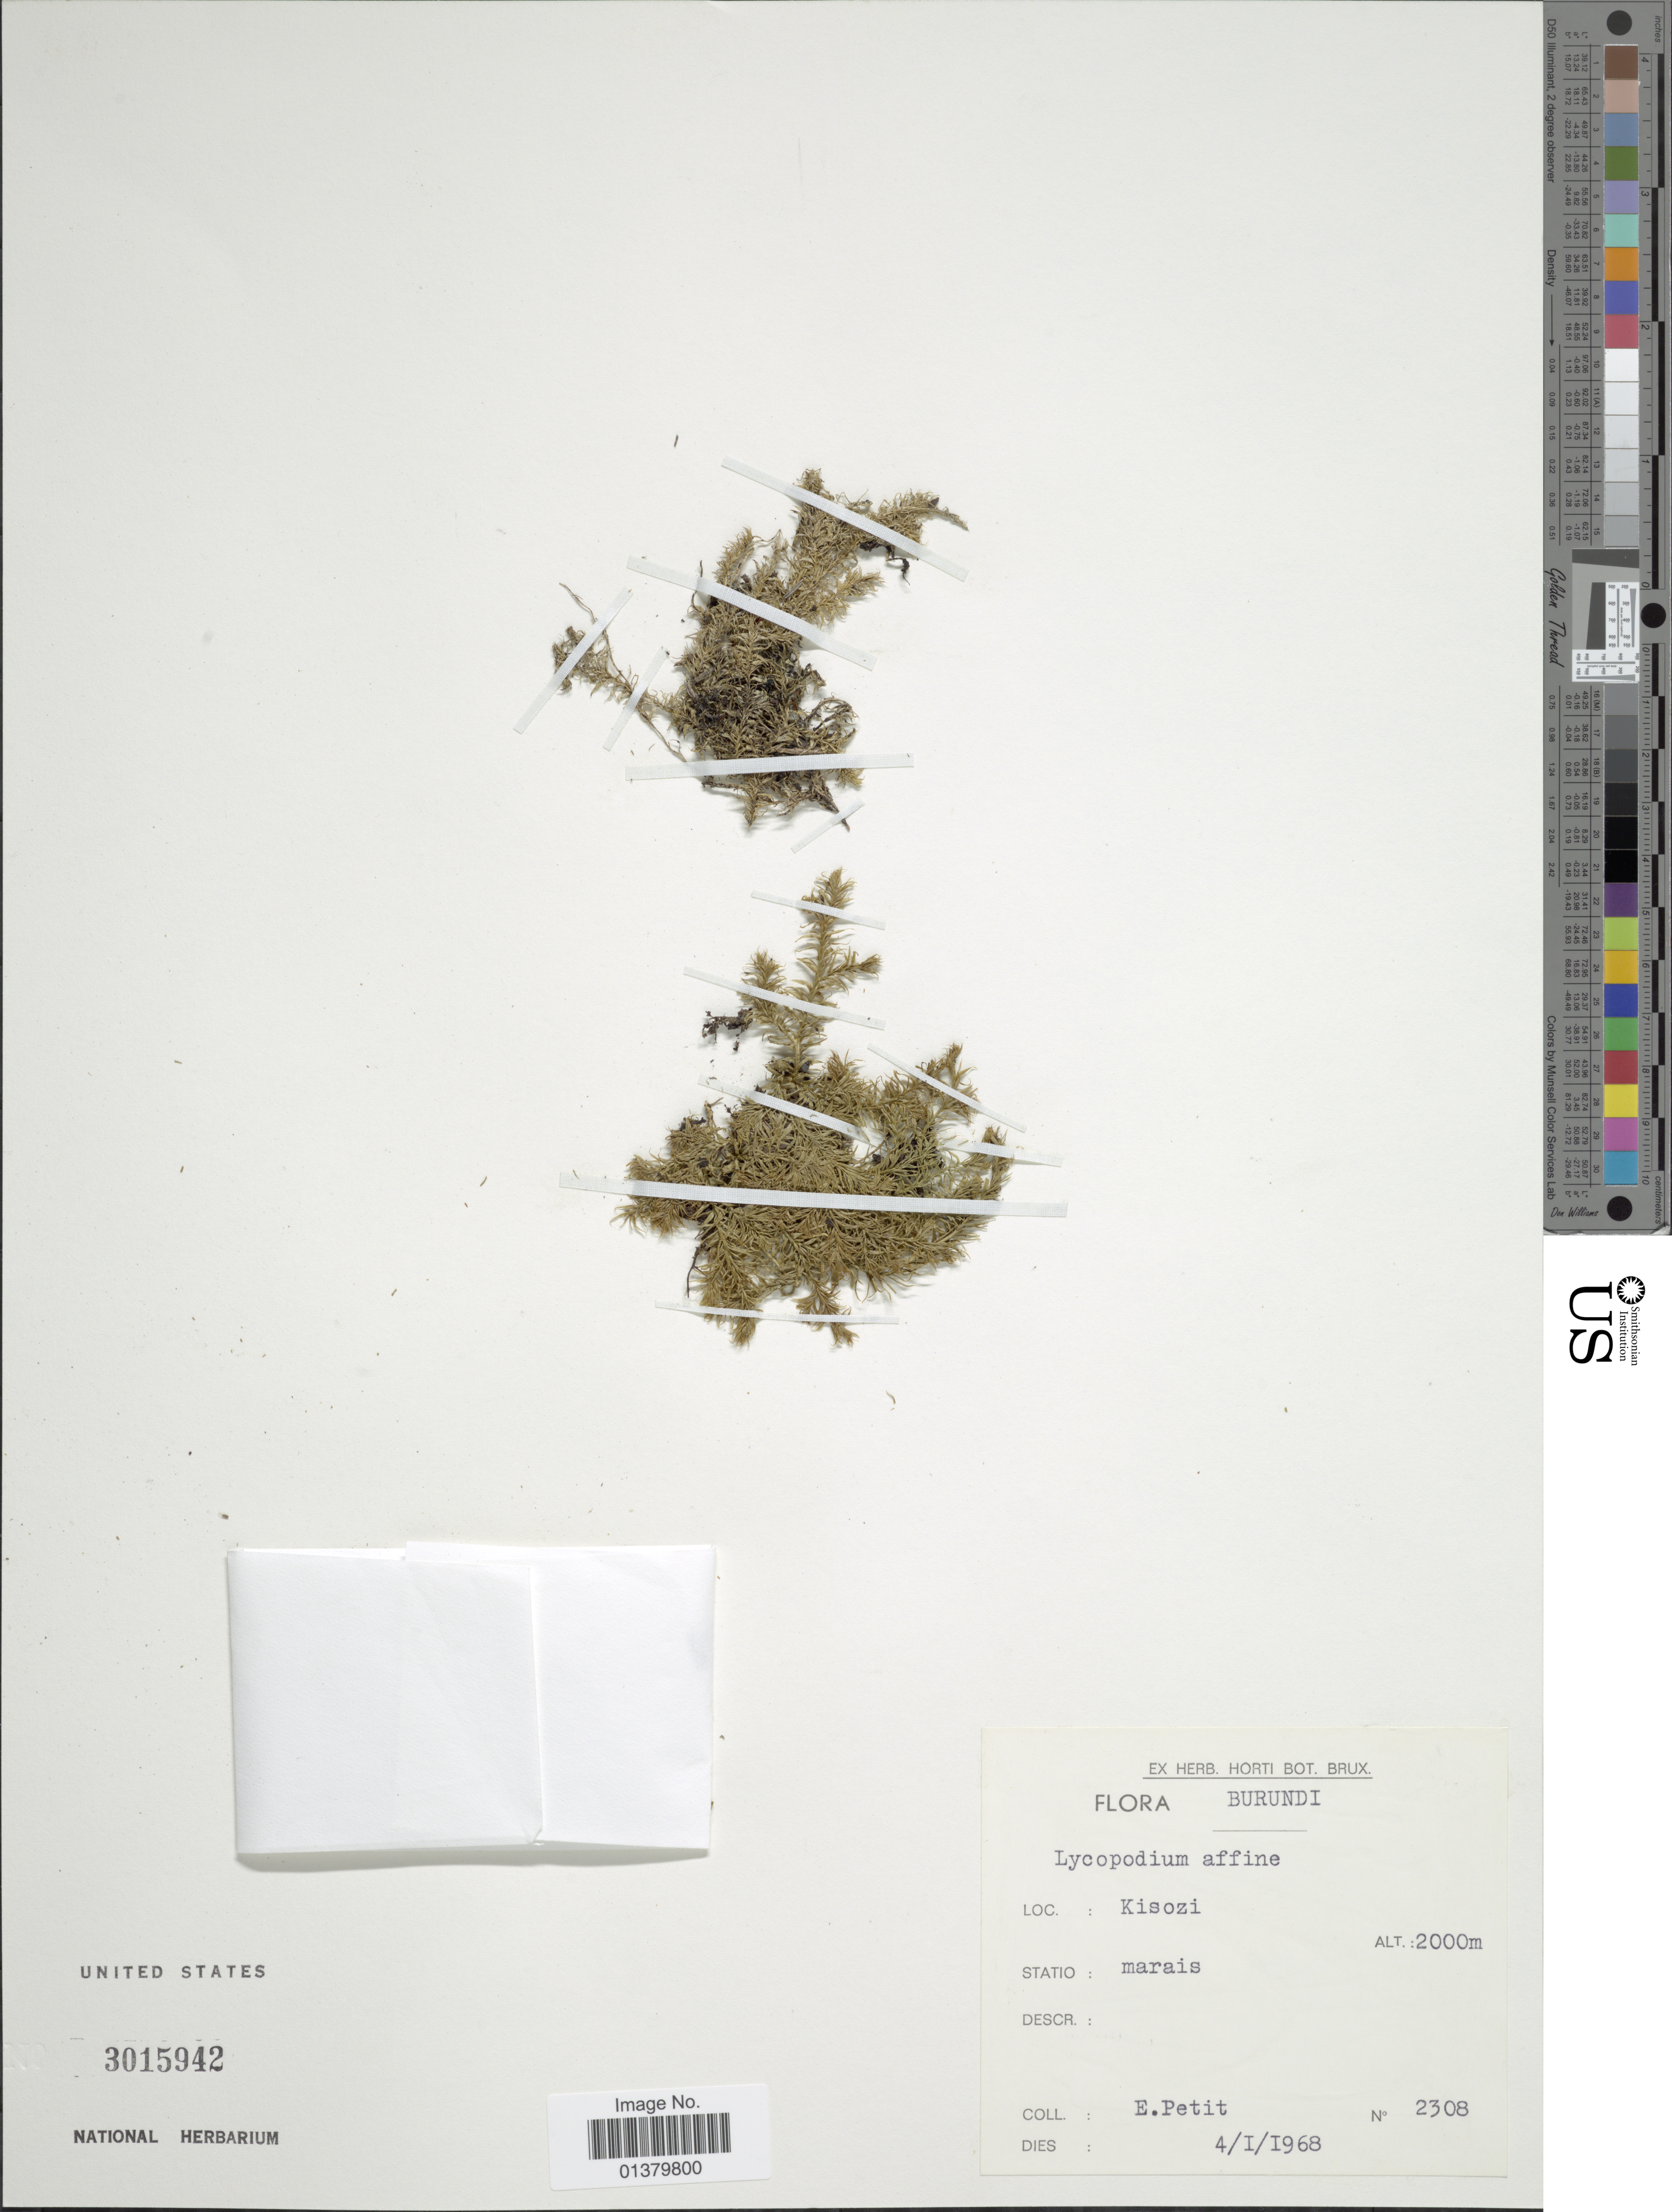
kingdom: Plantae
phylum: Tracheophyta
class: Lycopodiopsida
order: Lycopodiales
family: Lycopodiaceae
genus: Pseudolycopodiella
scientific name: Pseudolycopodiella affinis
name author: (Bory) Holub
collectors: E. Petit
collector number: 2308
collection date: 1968-01-04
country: Burundi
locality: Kisozi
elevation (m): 2000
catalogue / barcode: US 3015942